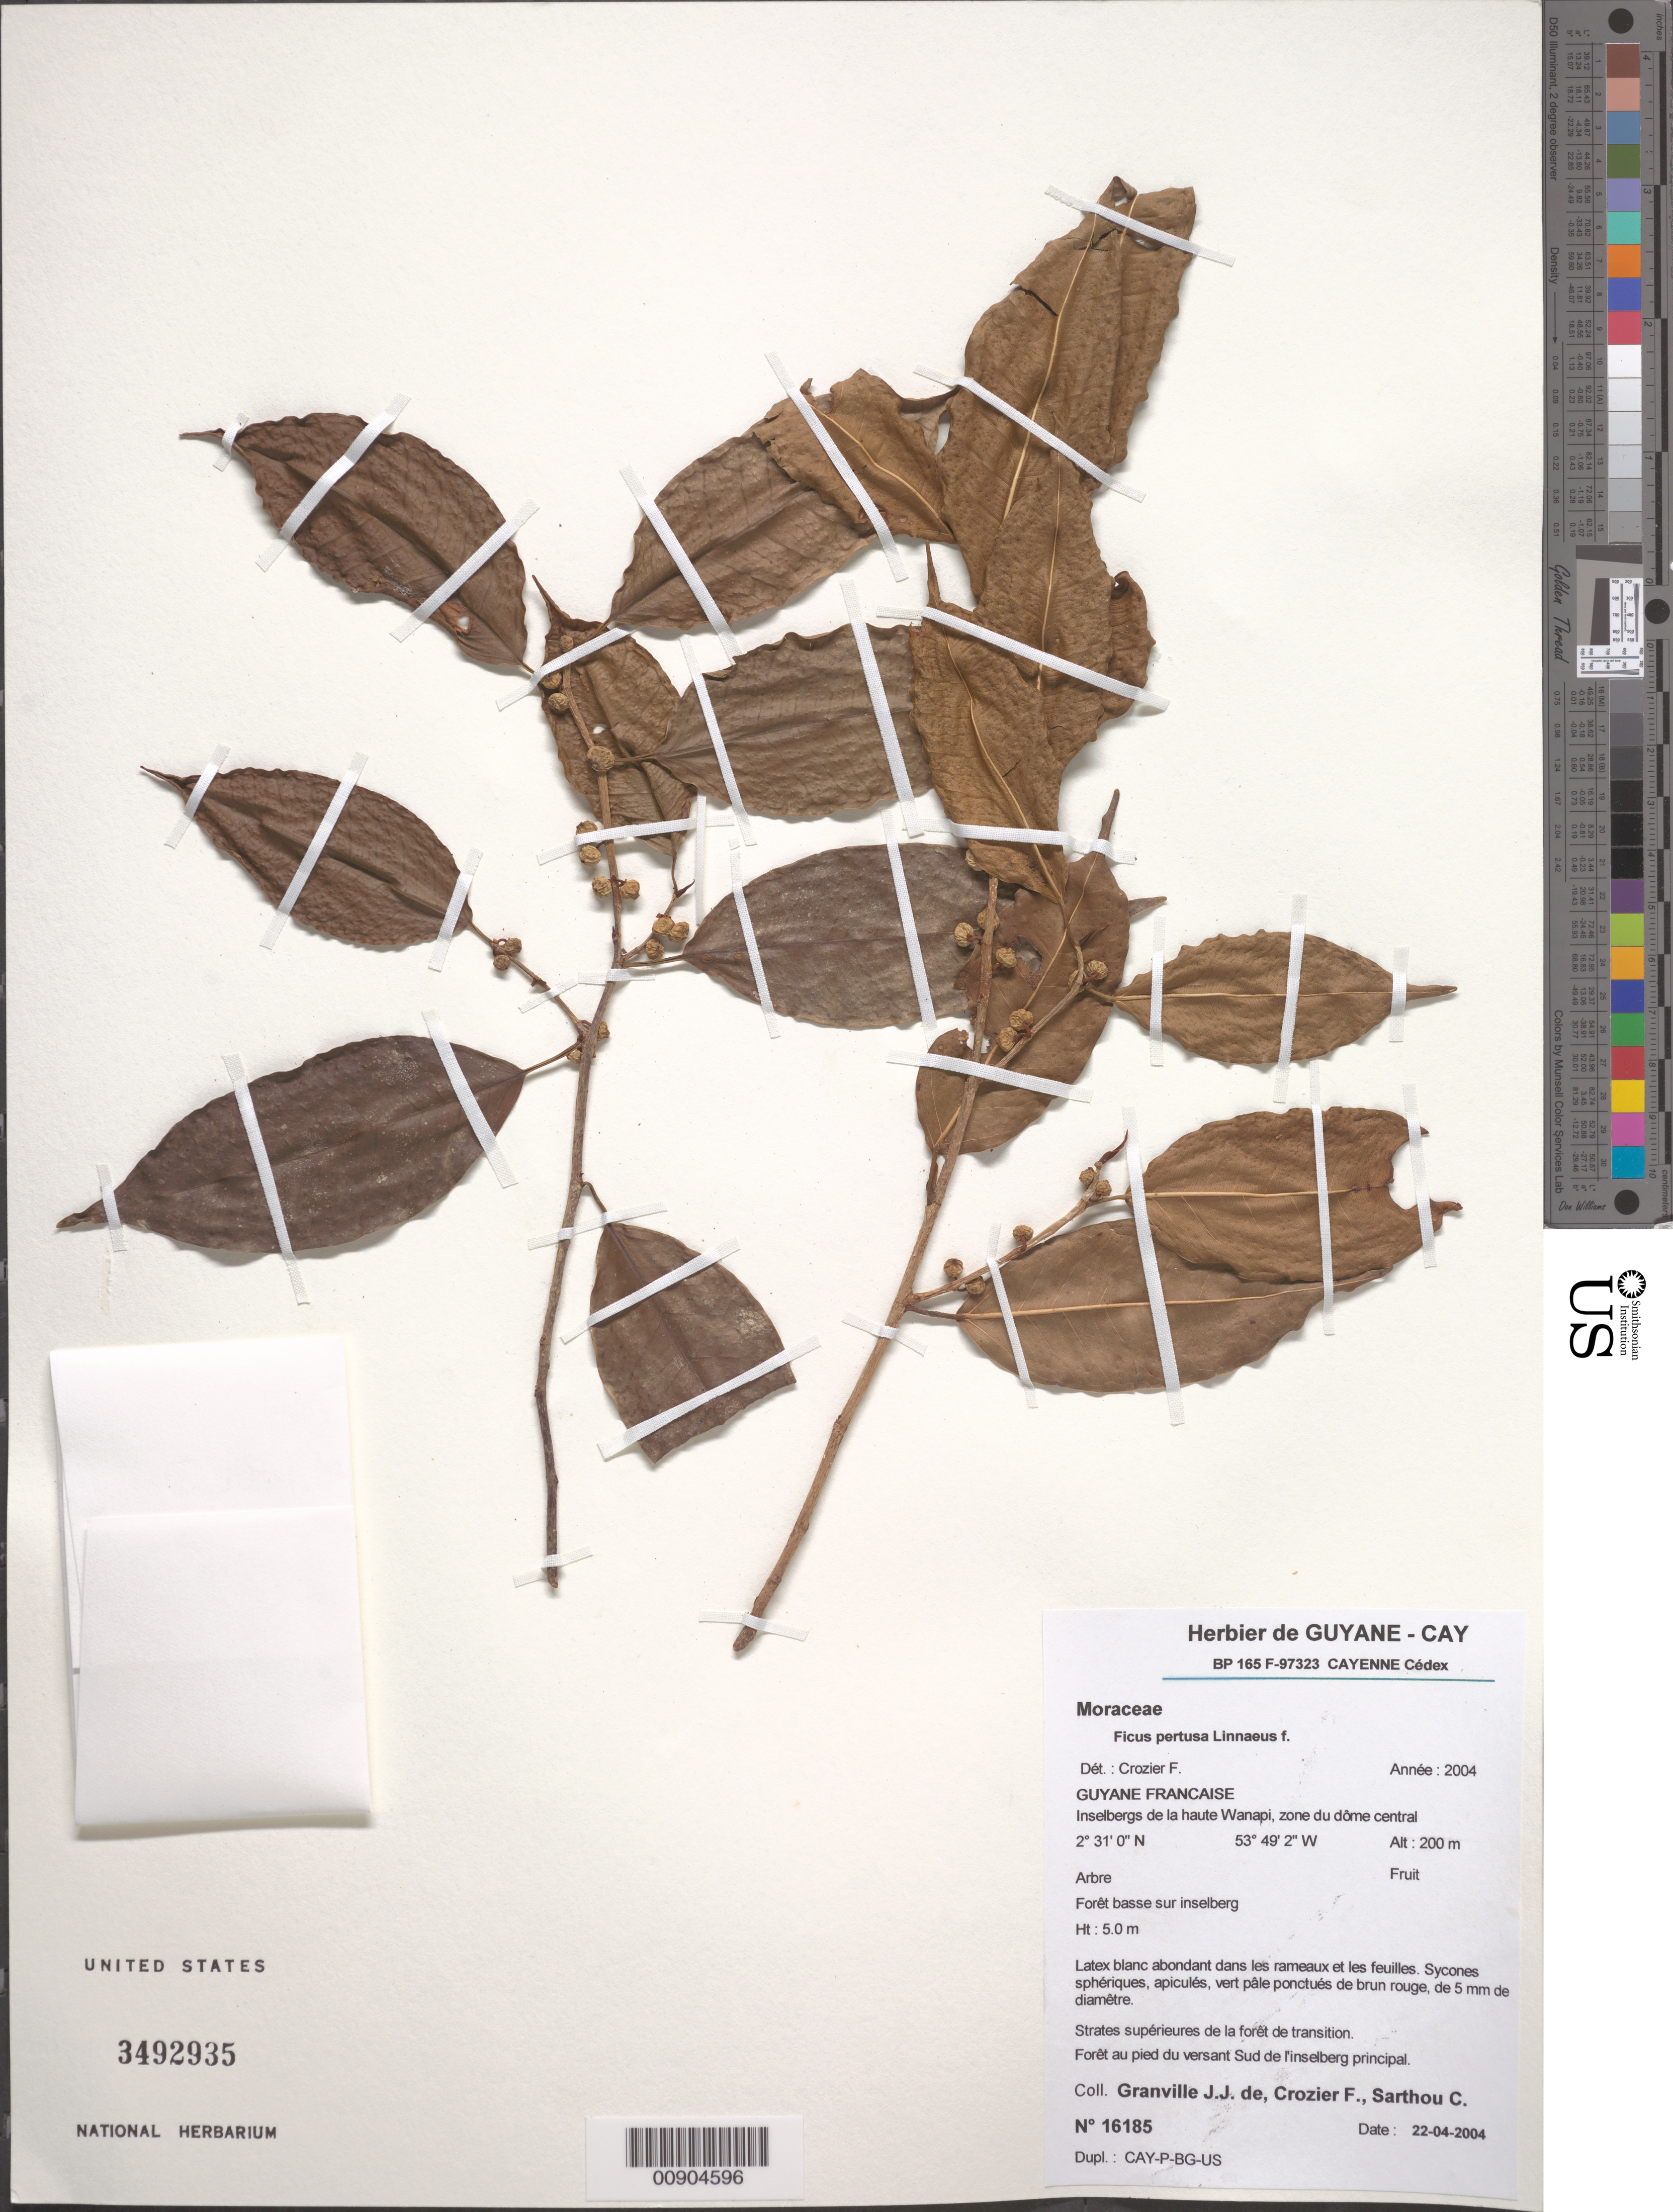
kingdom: Plantae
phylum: Tracheophyta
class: Magnoliopsida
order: Rosales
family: Moraceae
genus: Ficus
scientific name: Ficus pertusa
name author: L. f.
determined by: Crozier, F.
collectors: J.-J. de Granville, F. Crozier & C. Sarthou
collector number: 16185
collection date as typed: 22-Apr-04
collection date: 2004-04-22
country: French Guiana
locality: Inselbergs de la haute Wanapi, versant sud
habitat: Forêt basse d'inselberg, strates supérieures de la forêt de transition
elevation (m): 200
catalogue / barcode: US 3492935